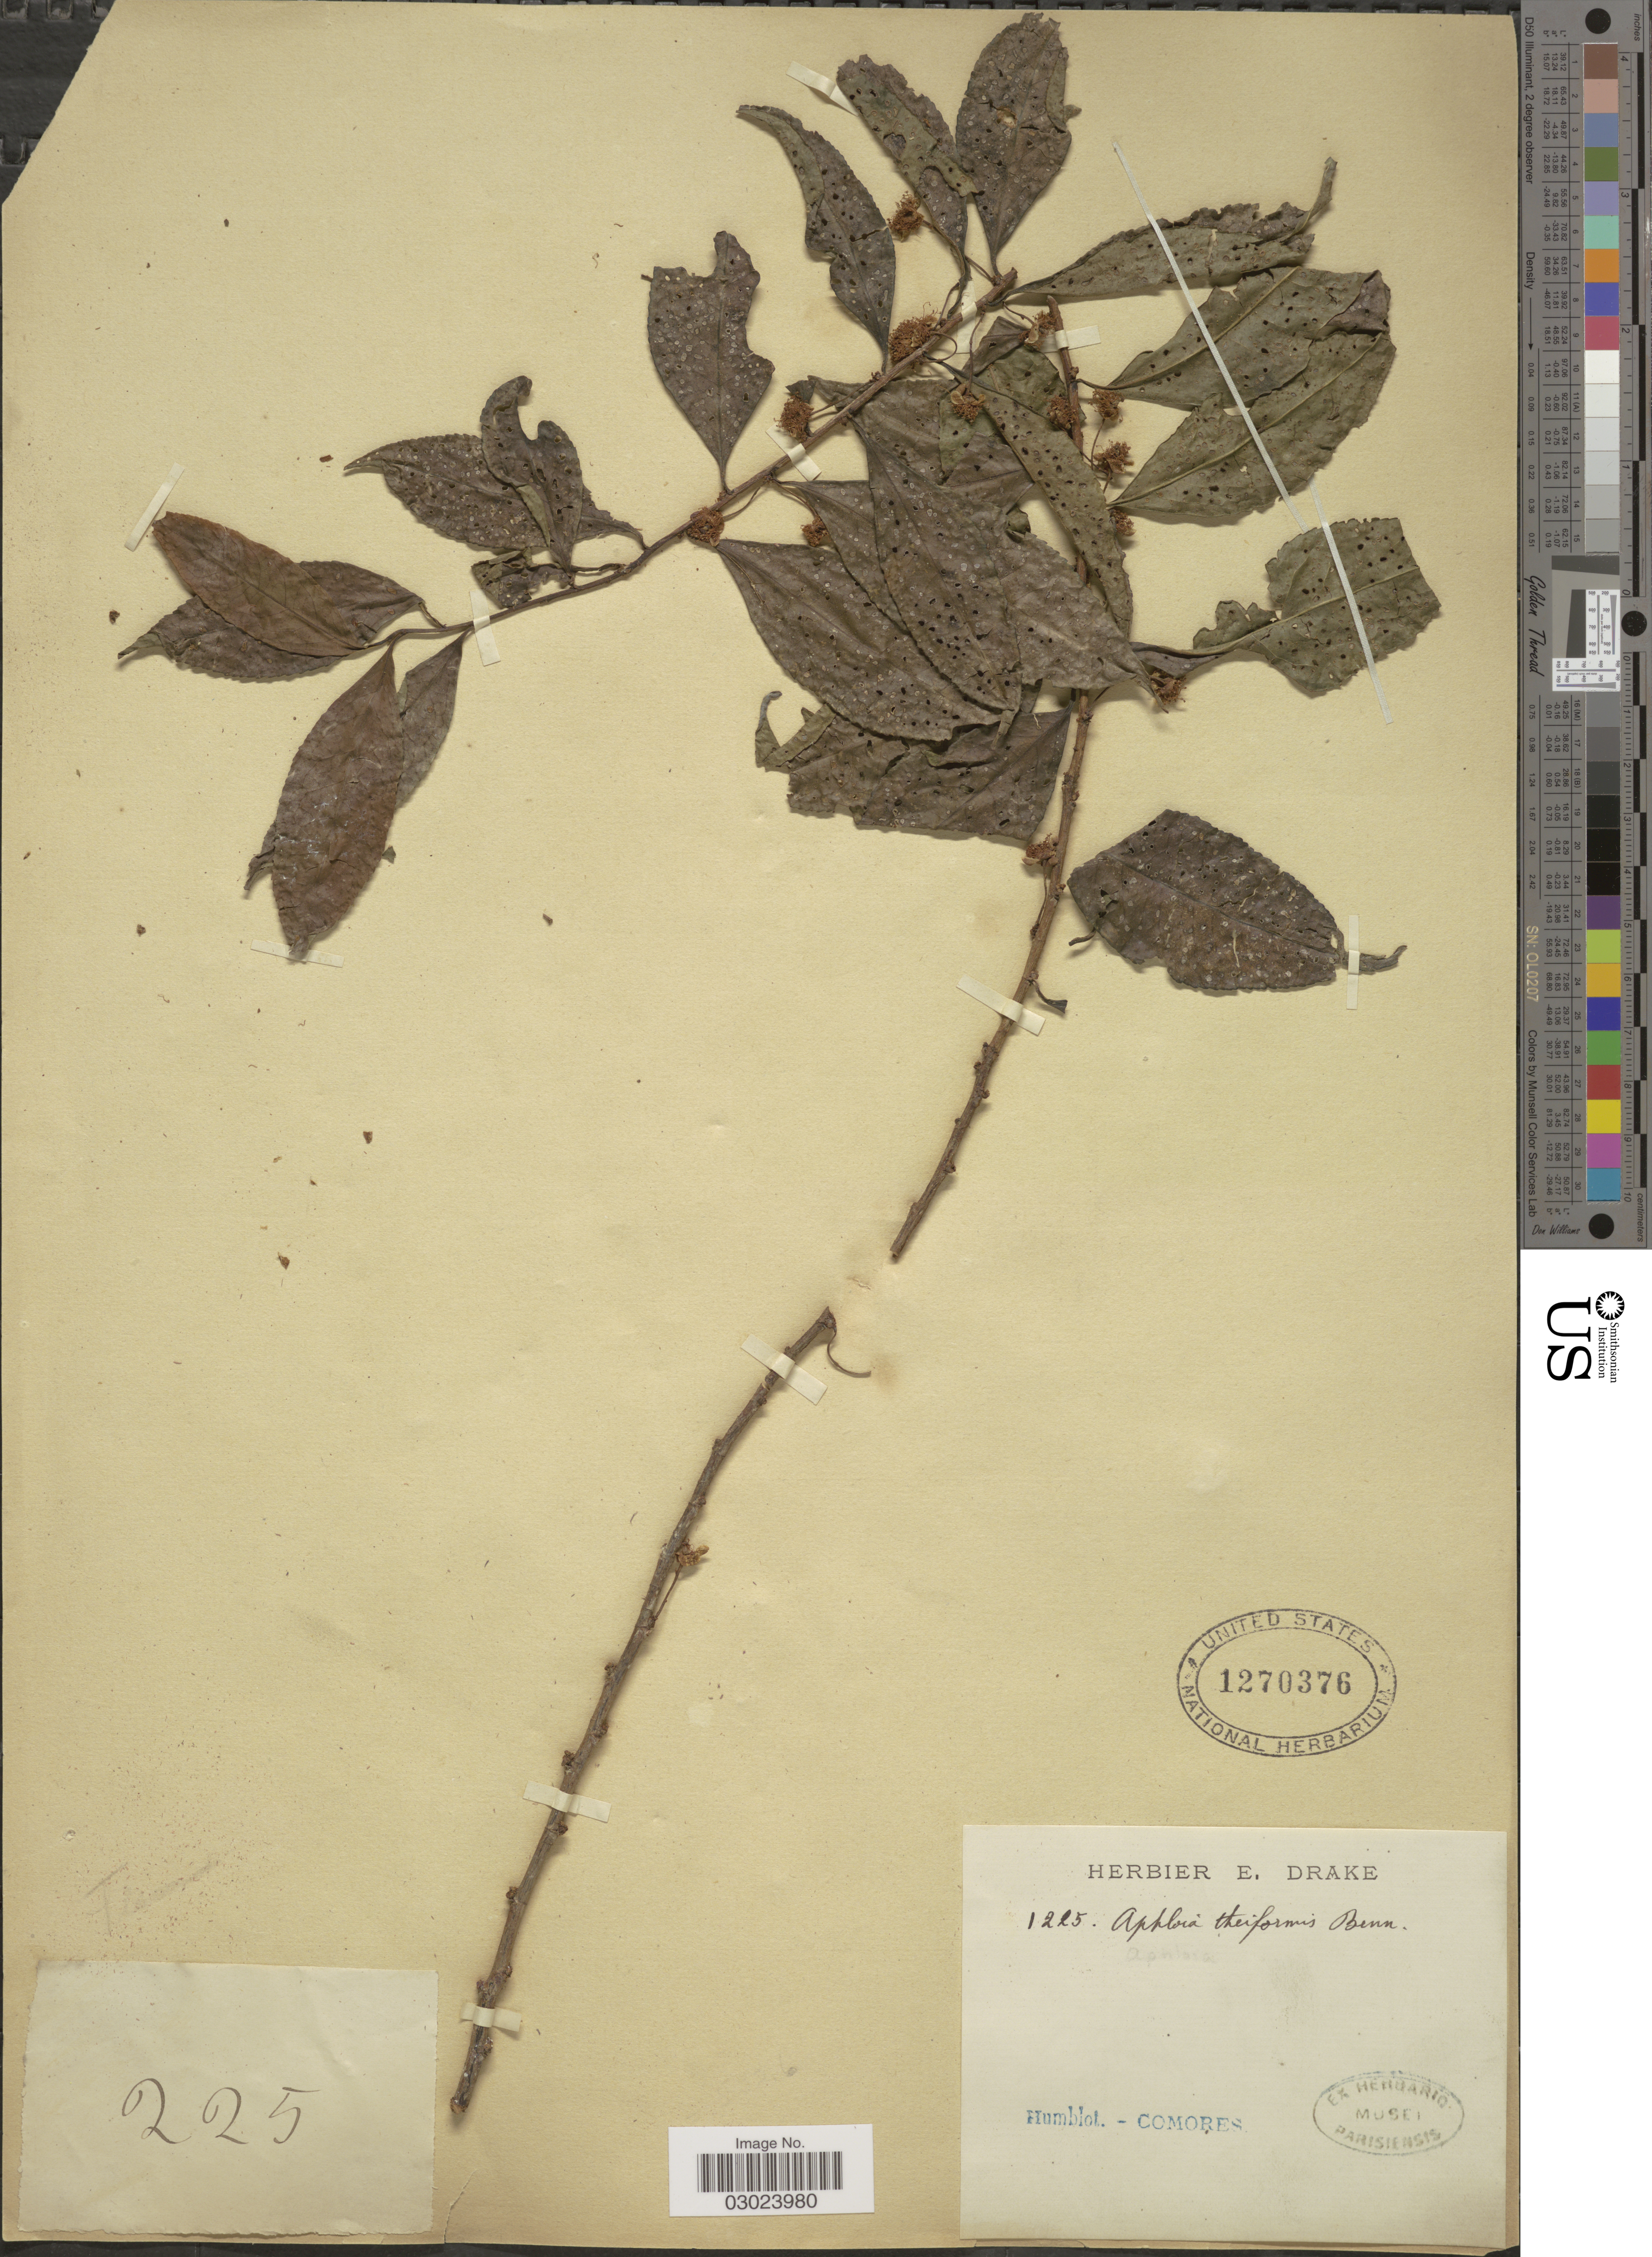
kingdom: Plantae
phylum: Tracheophyta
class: Magnoliopsida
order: Crossosomatales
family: Aphloiaceae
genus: Aphloia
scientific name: Aphloia theiformis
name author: (Vahl) Benn.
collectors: Humblot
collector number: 1225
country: Comoros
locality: Comores.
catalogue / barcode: US 1270376